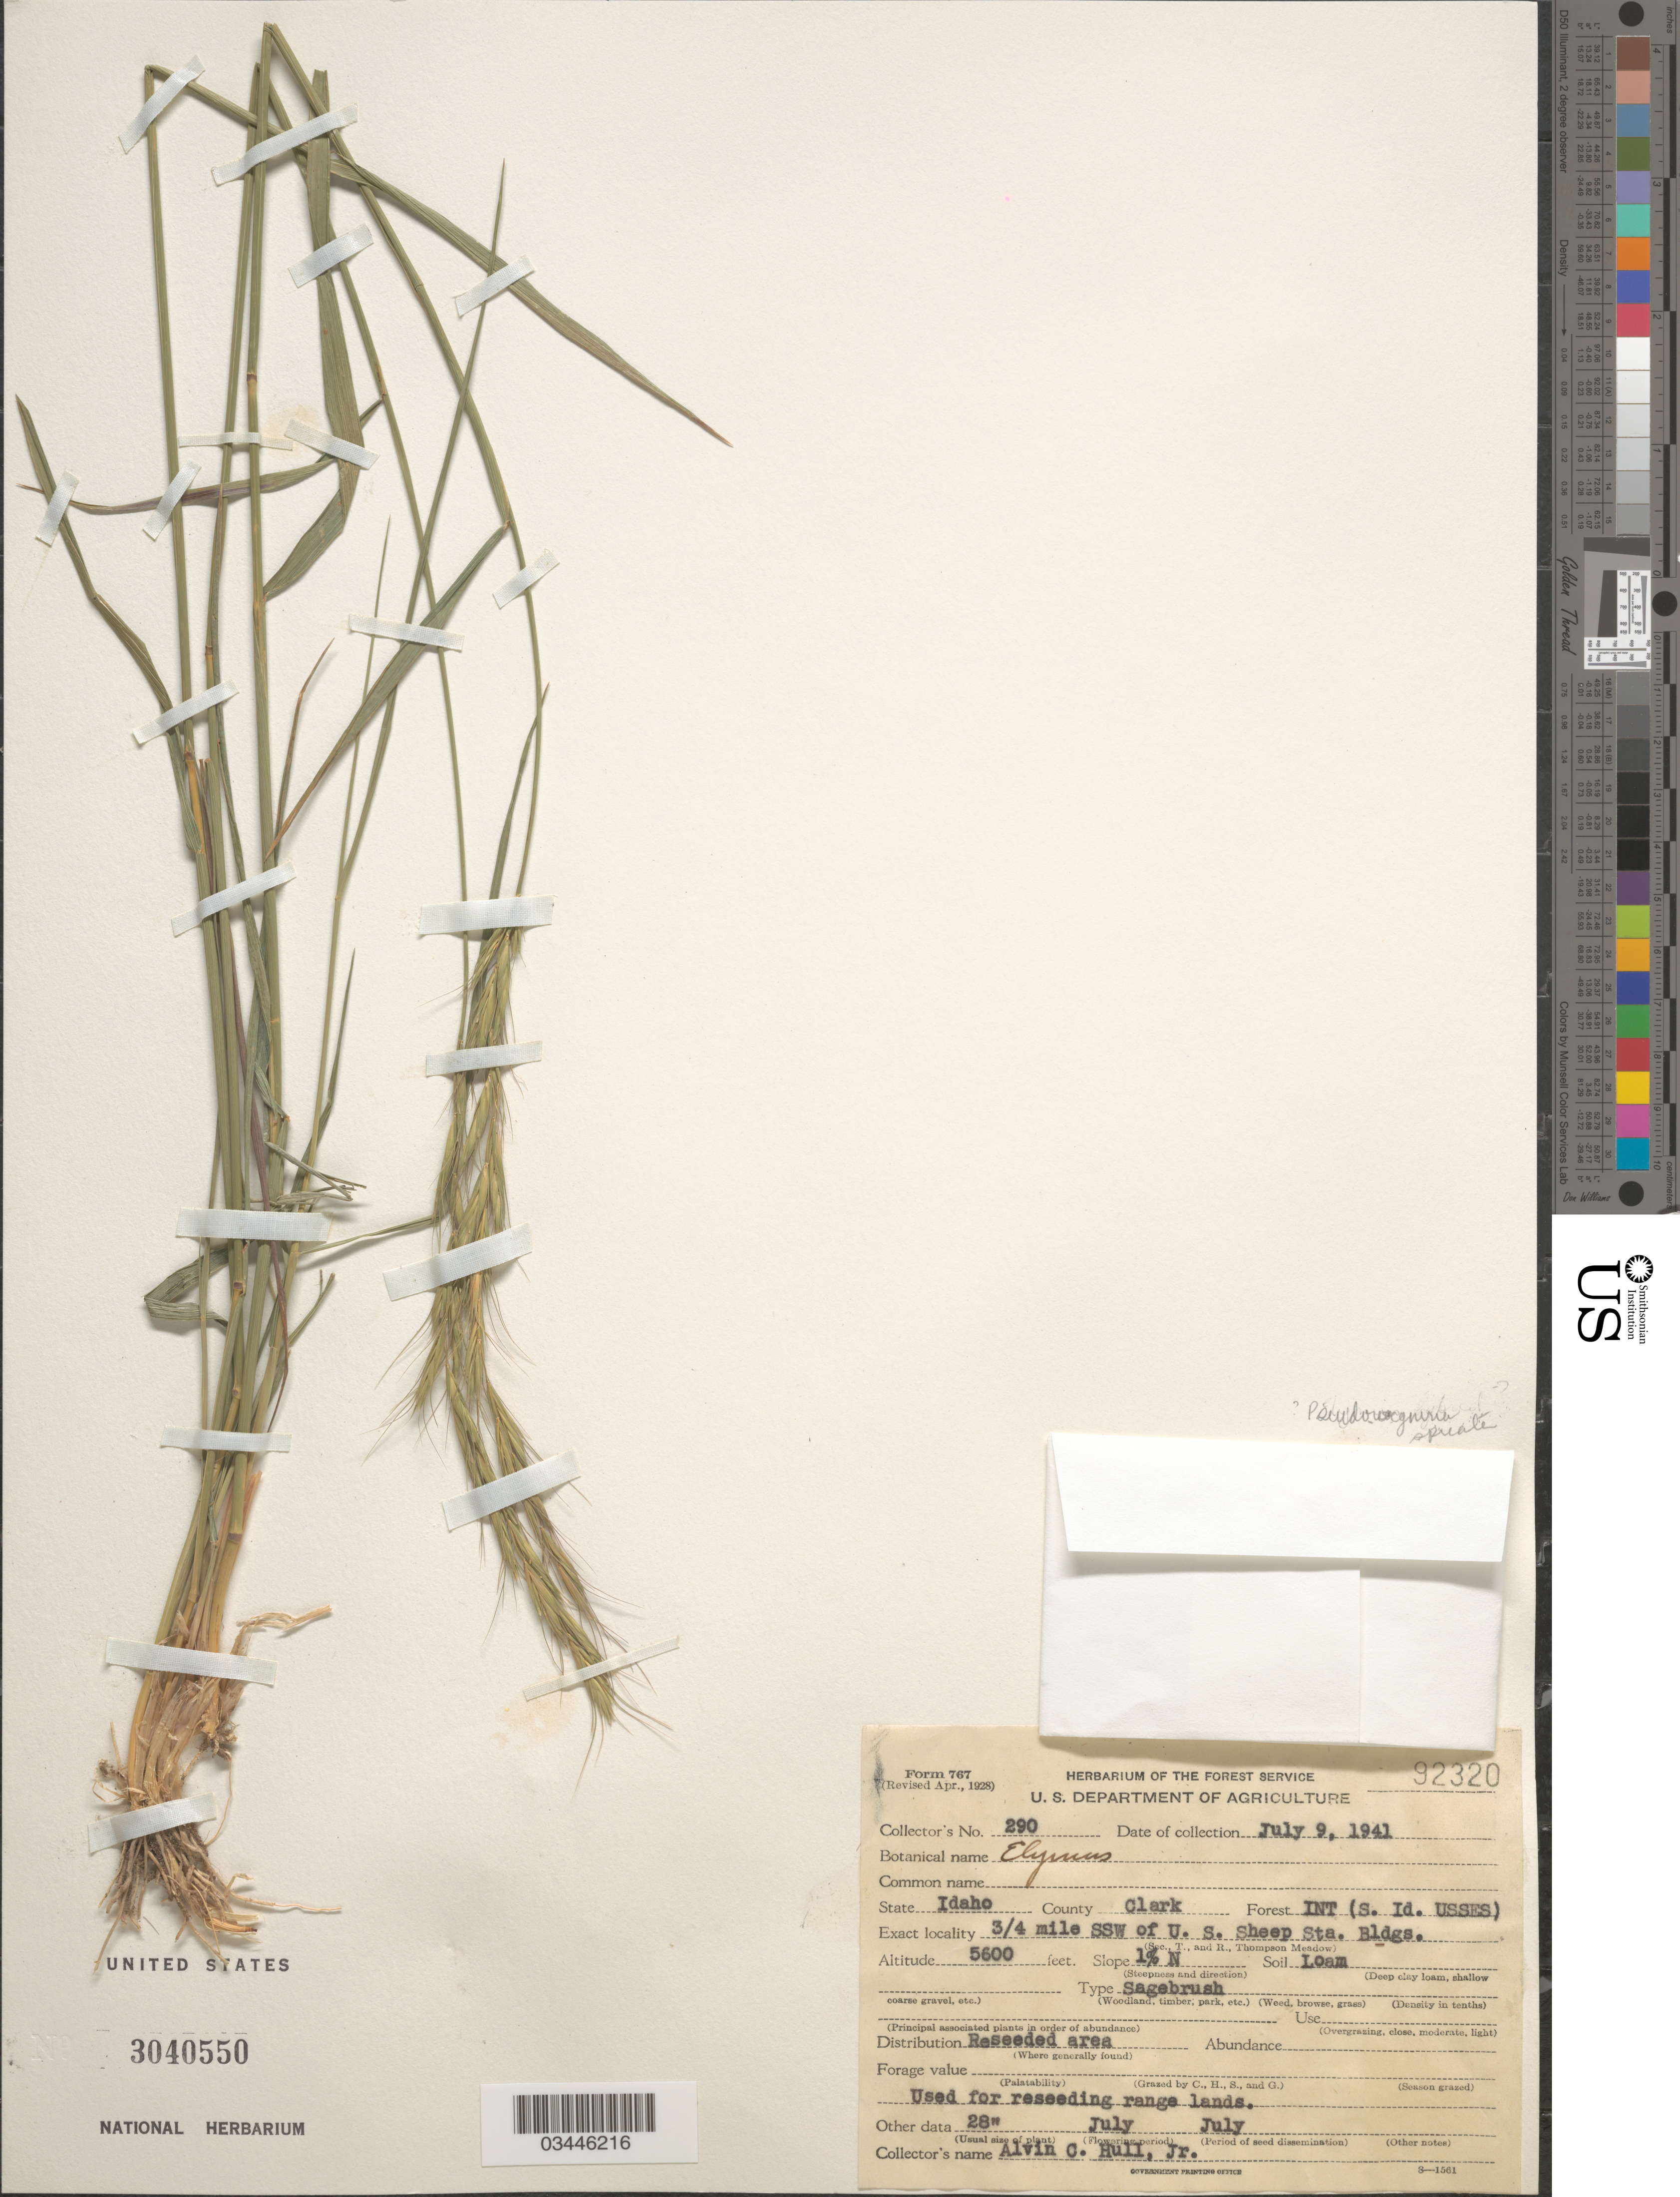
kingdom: Plantae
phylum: Tracheophyta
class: Liliopsida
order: Poales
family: Poaceae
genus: Pseudoroegneria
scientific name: Pseudoroegneria spicata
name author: (Pursh) Á. Löve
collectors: A. Hull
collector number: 290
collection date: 1941-07-09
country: United States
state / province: Idaho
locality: County Clark. Forest INT (S. Id. USSES). 3/4 mile SSW of U. S. Sheep Sta. Bldgs.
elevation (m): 1707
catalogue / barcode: US 3040550